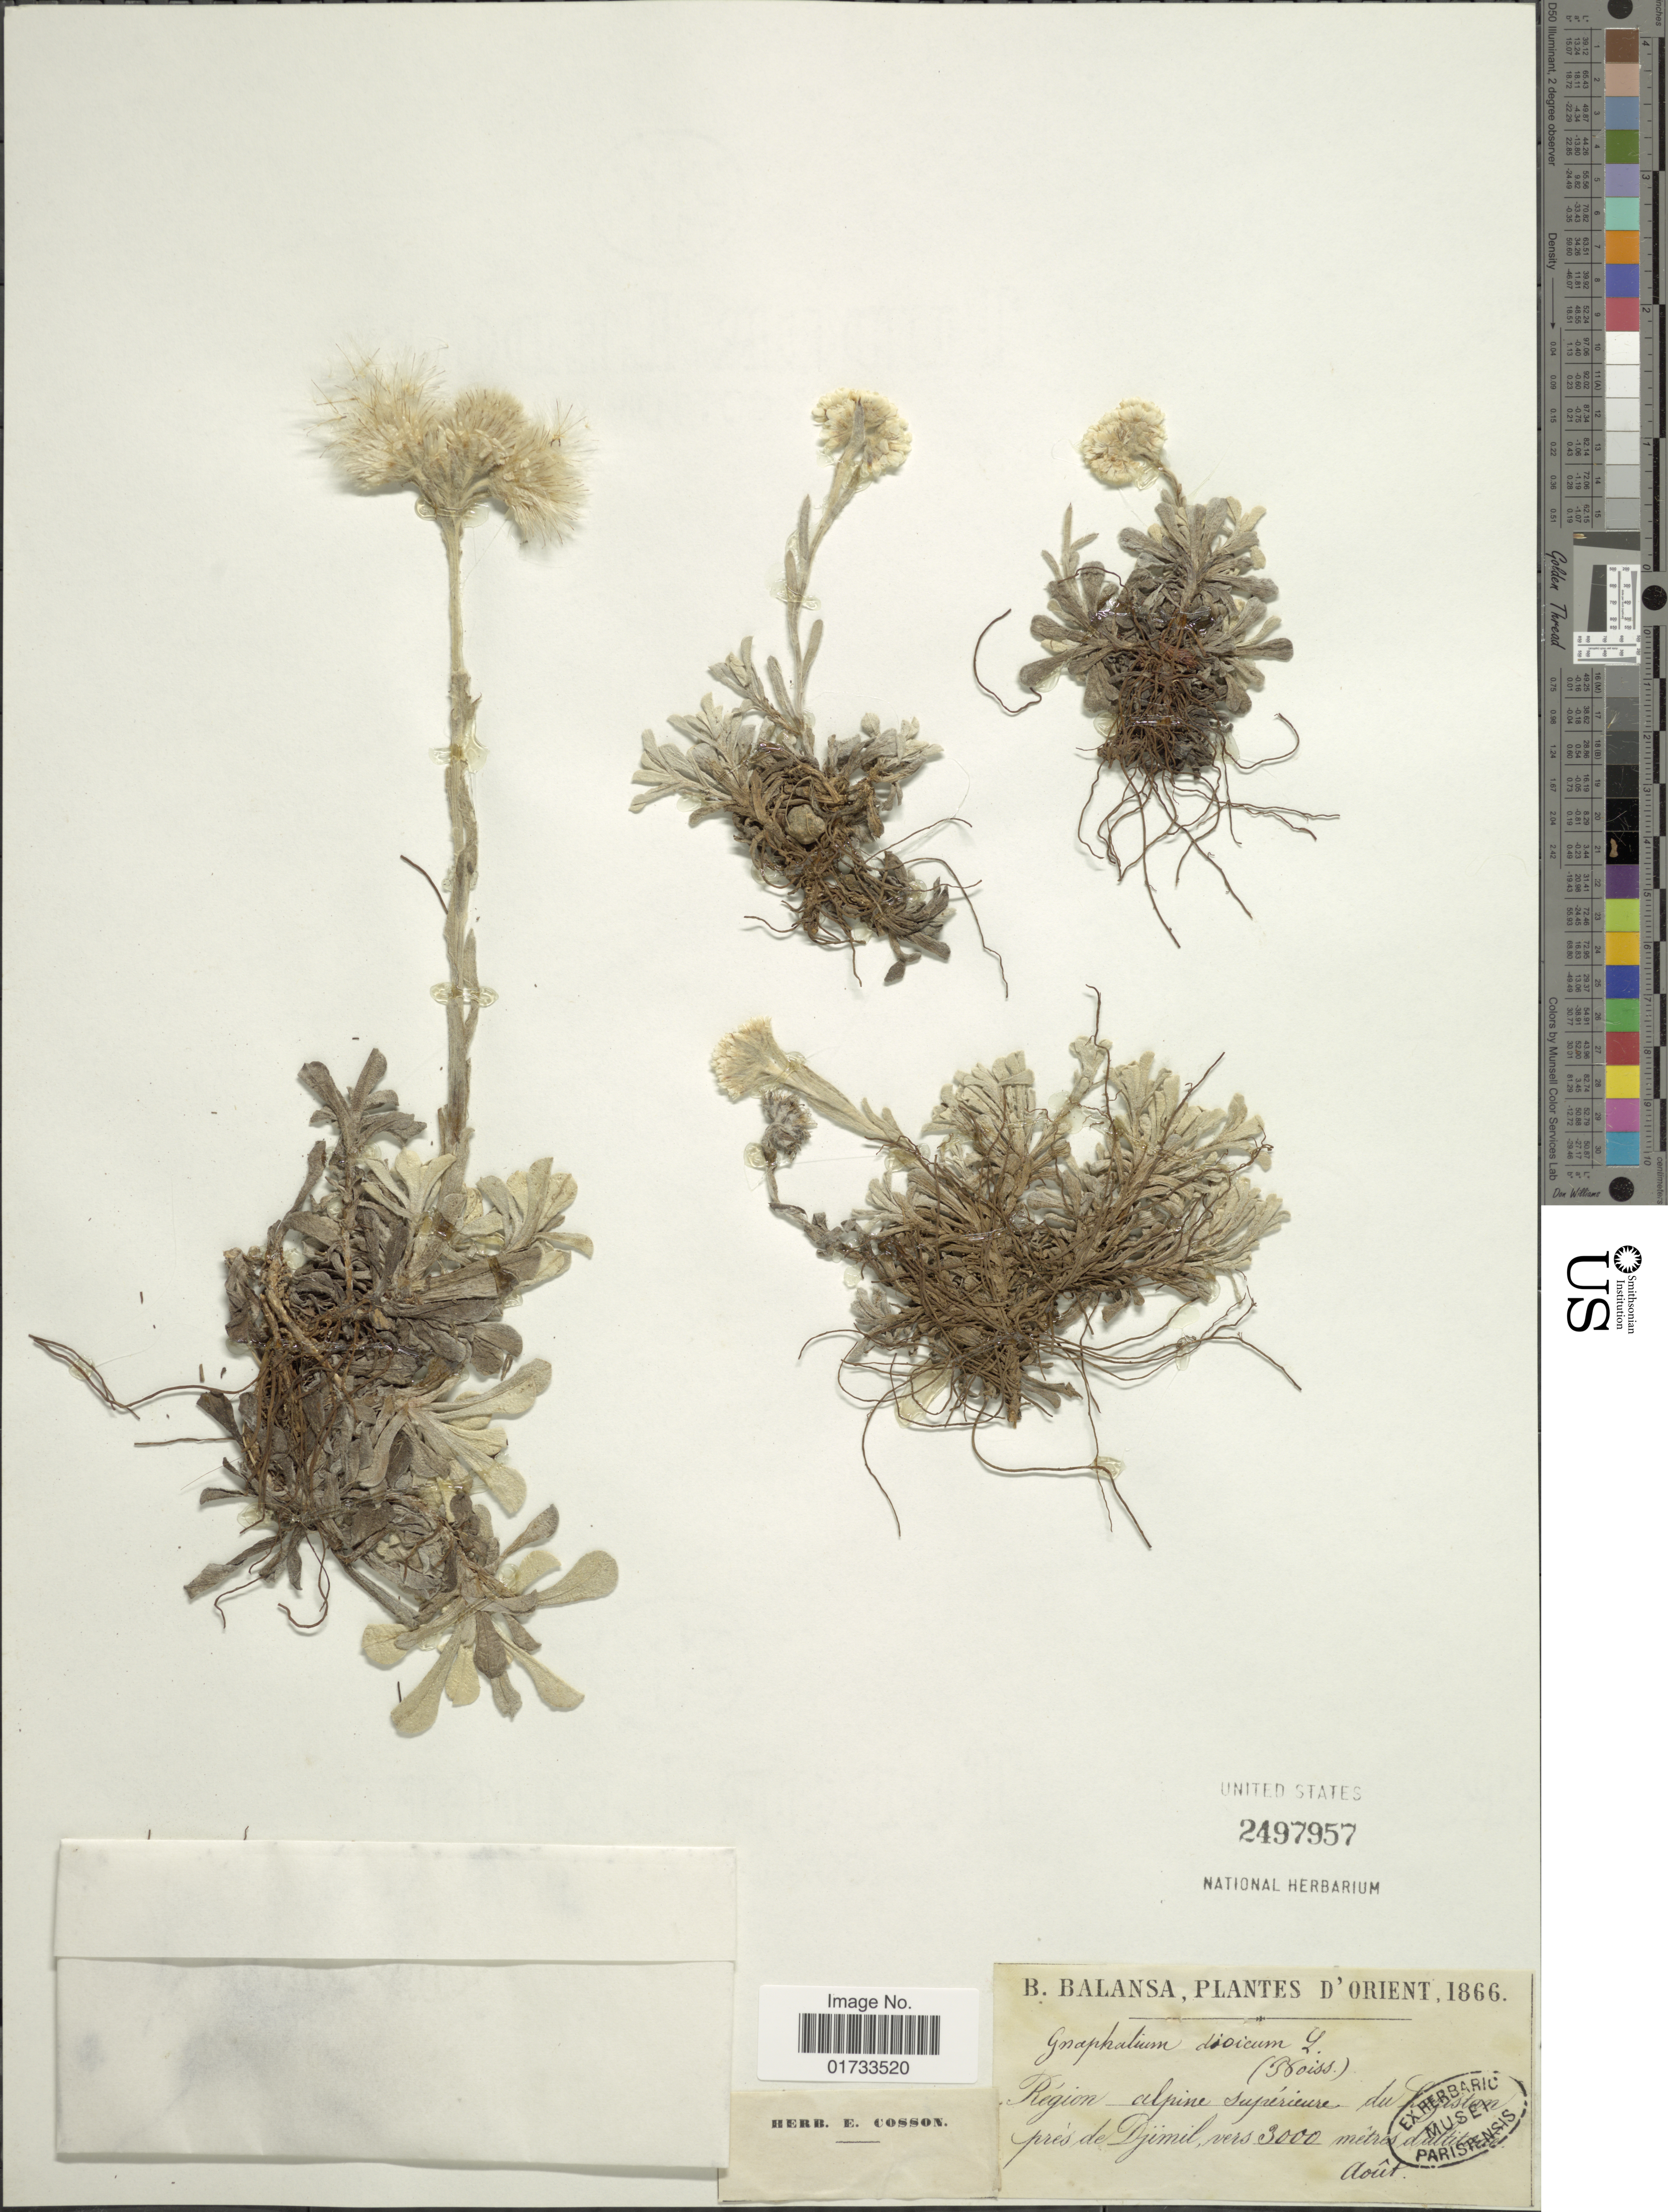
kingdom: Plantae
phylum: Tracheophyta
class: Magnoliopsida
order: Asterales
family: Asteraceae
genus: Antennaria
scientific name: Antennaria dioica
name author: (L.) Gaertn.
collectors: B. Balansa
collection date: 1866-08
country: Turkey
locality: D'Orient, Region alpine supreiere du Lazistan prés de Djimil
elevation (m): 3000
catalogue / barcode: US 2497957